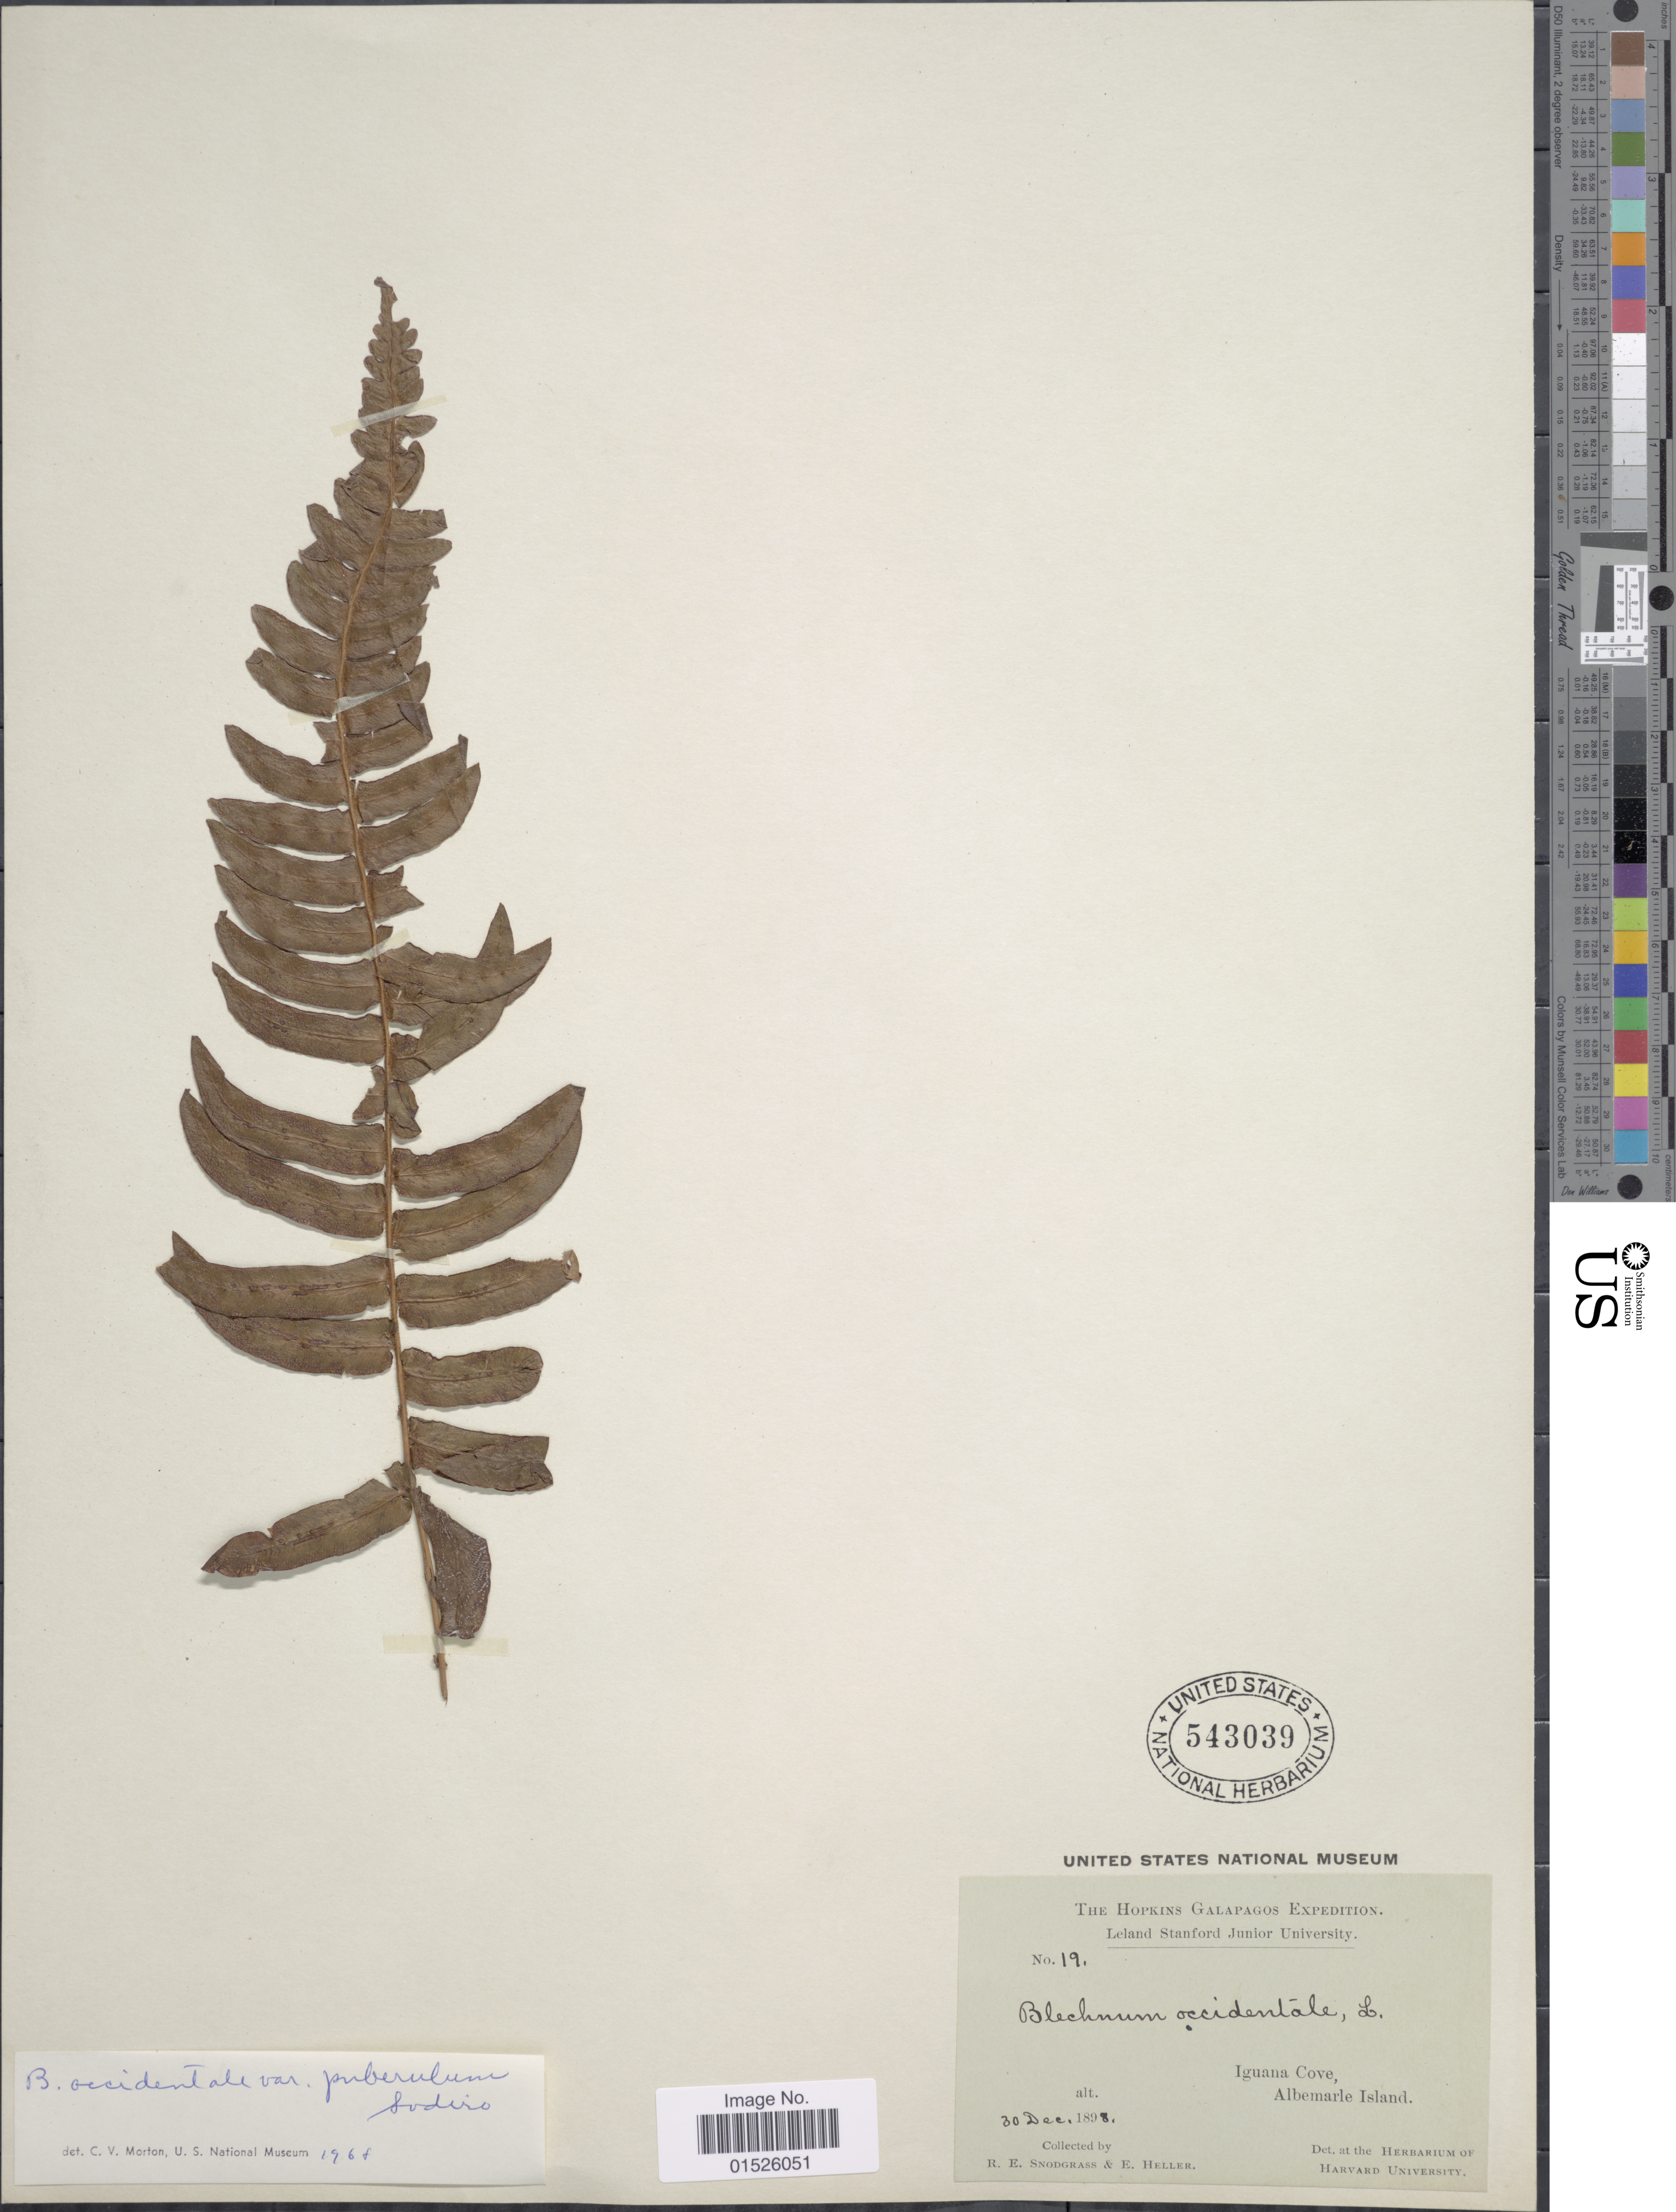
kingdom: Plantae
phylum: Tracheophyta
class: Polypodiopsida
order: Polypodiales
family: Blechnaceae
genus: Blechnum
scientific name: Blechnum glandulosum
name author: Link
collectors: R. E. Snodgrass & E. Heller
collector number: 19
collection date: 1898-12-30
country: Ecuador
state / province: Colón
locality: Galapagos, Iguana Cove, Albemarle Island.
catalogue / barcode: US 543039